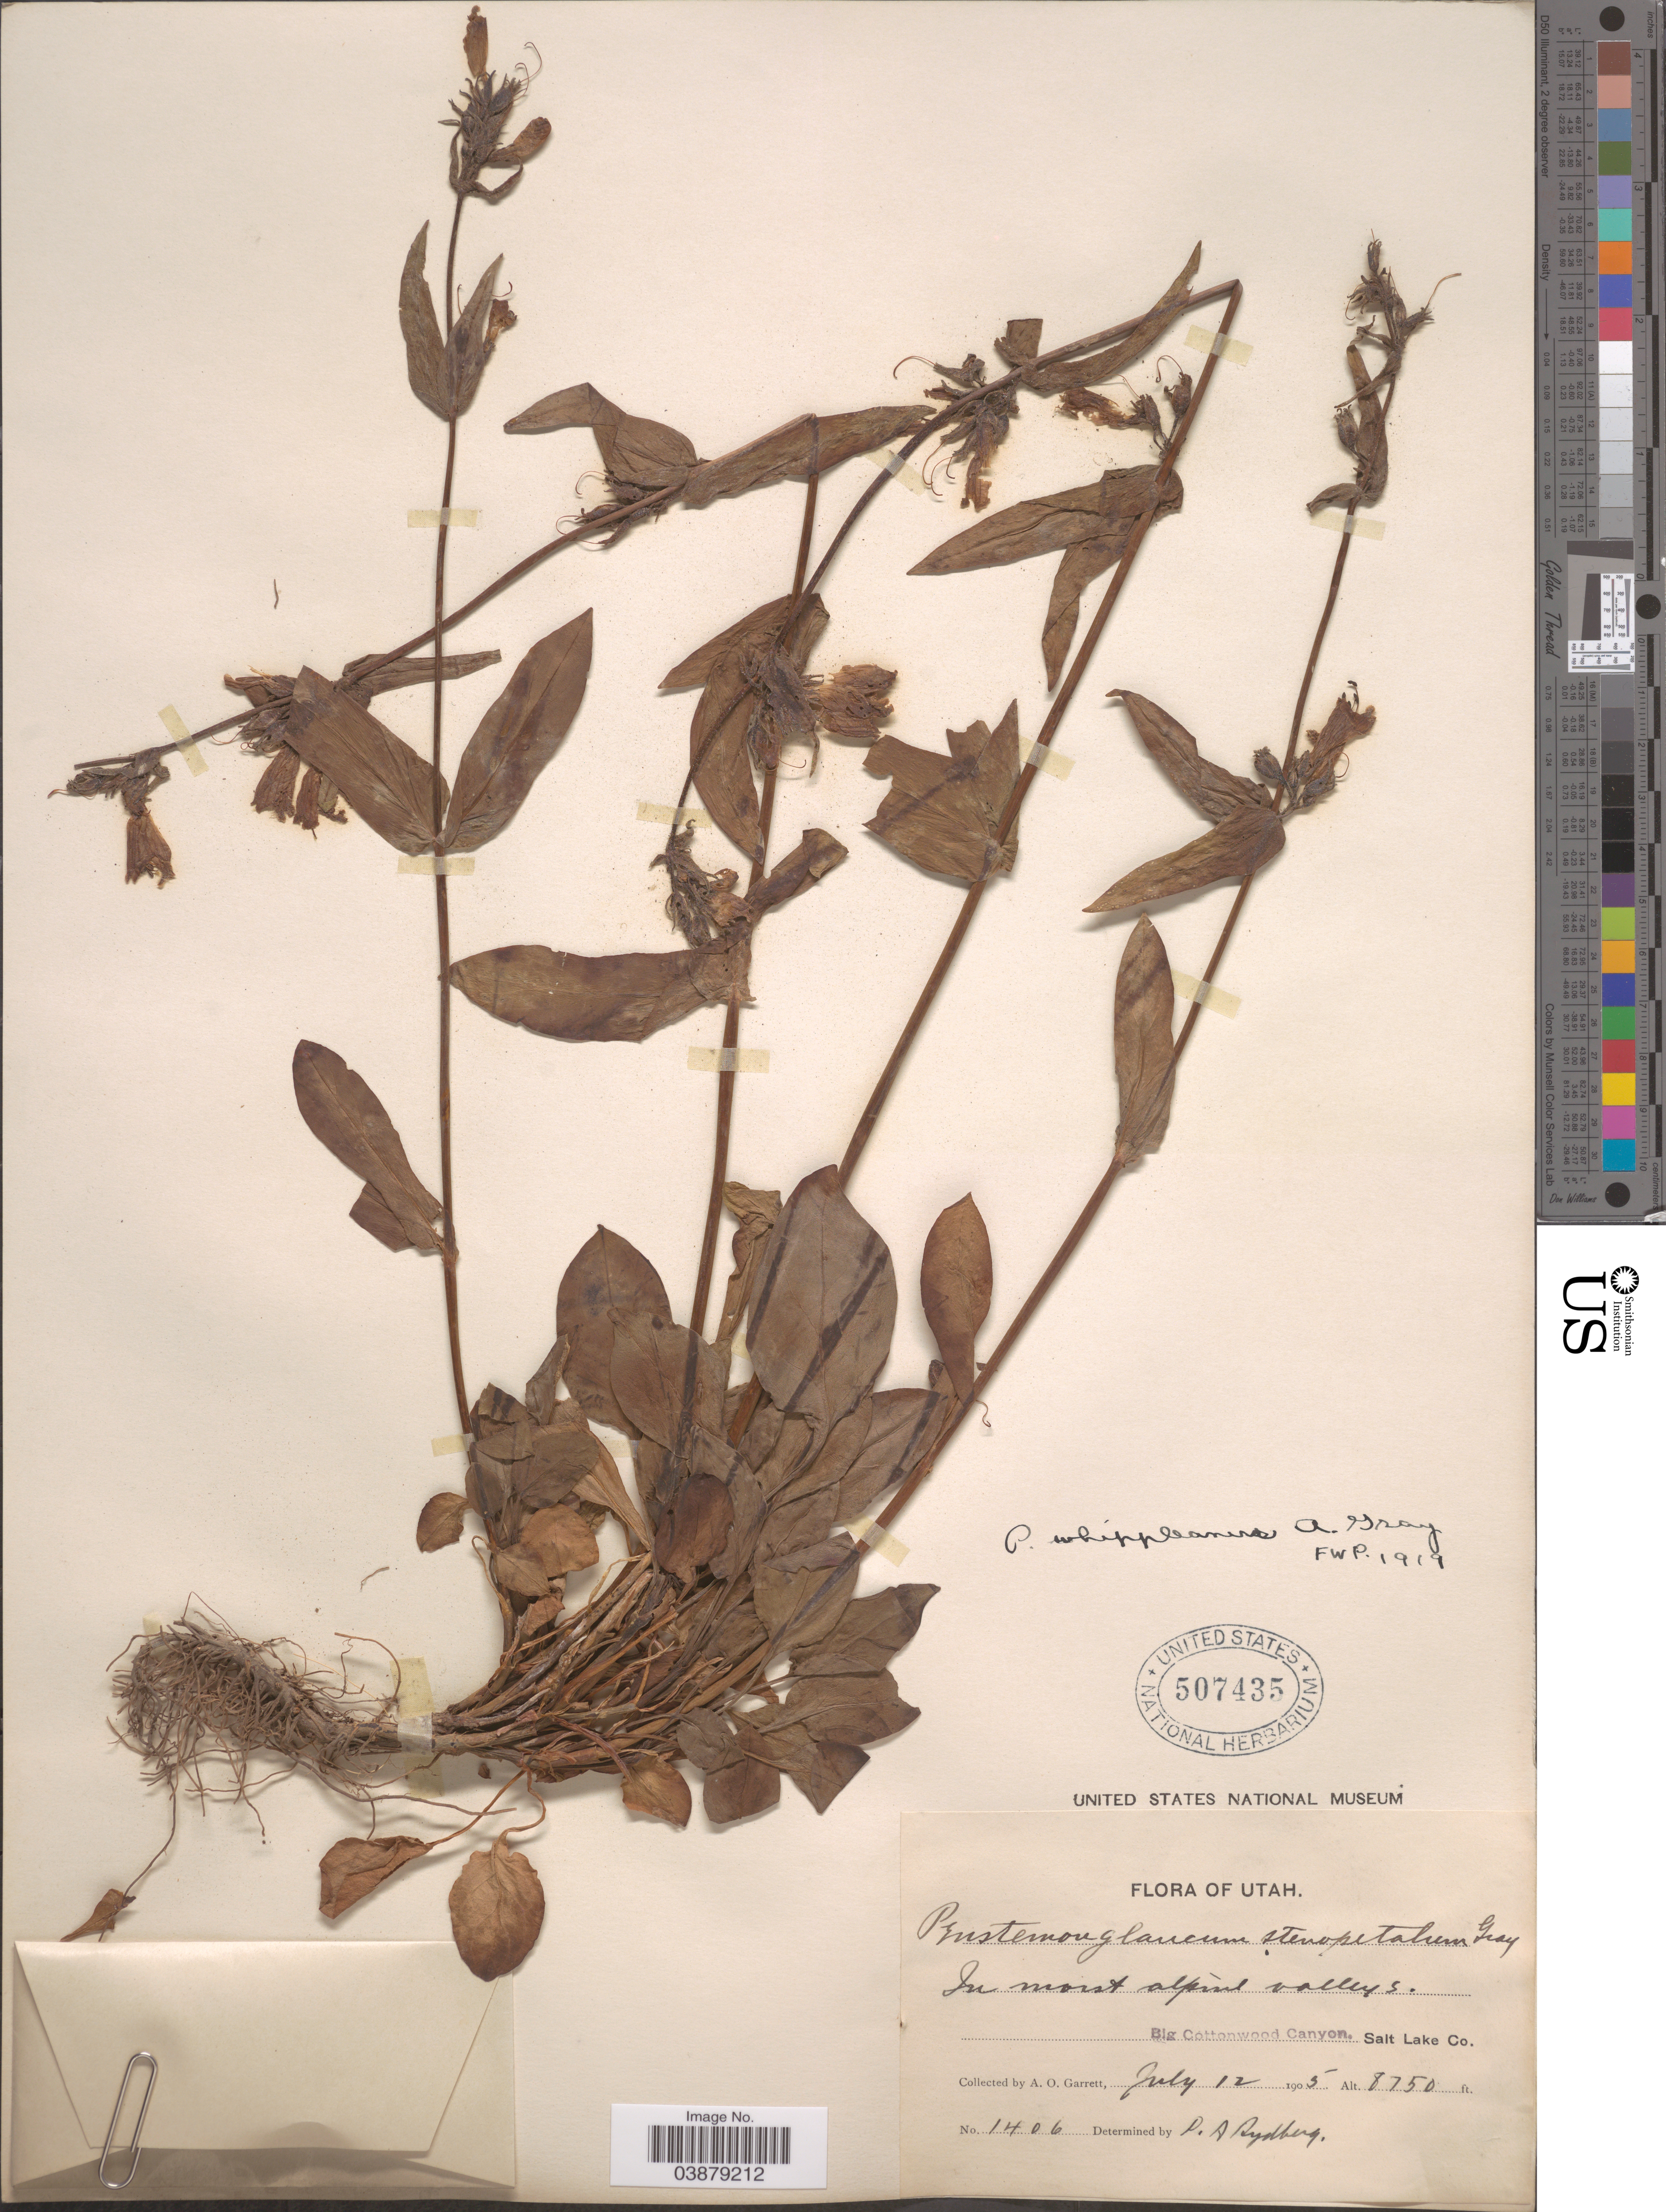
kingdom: Plantae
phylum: Tracheophyta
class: Magnoliopsida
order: Lamiales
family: Plantaginaceae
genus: Penstemon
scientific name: Penstemon whippleanus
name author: A. Gray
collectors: A. O. Garrett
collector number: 1406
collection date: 1905-07-12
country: United States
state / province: Utah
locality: In moist alpine valley s. Big Cottonwood Canyon. Salt Lake Co.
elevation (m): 2667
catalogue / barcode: US 507435